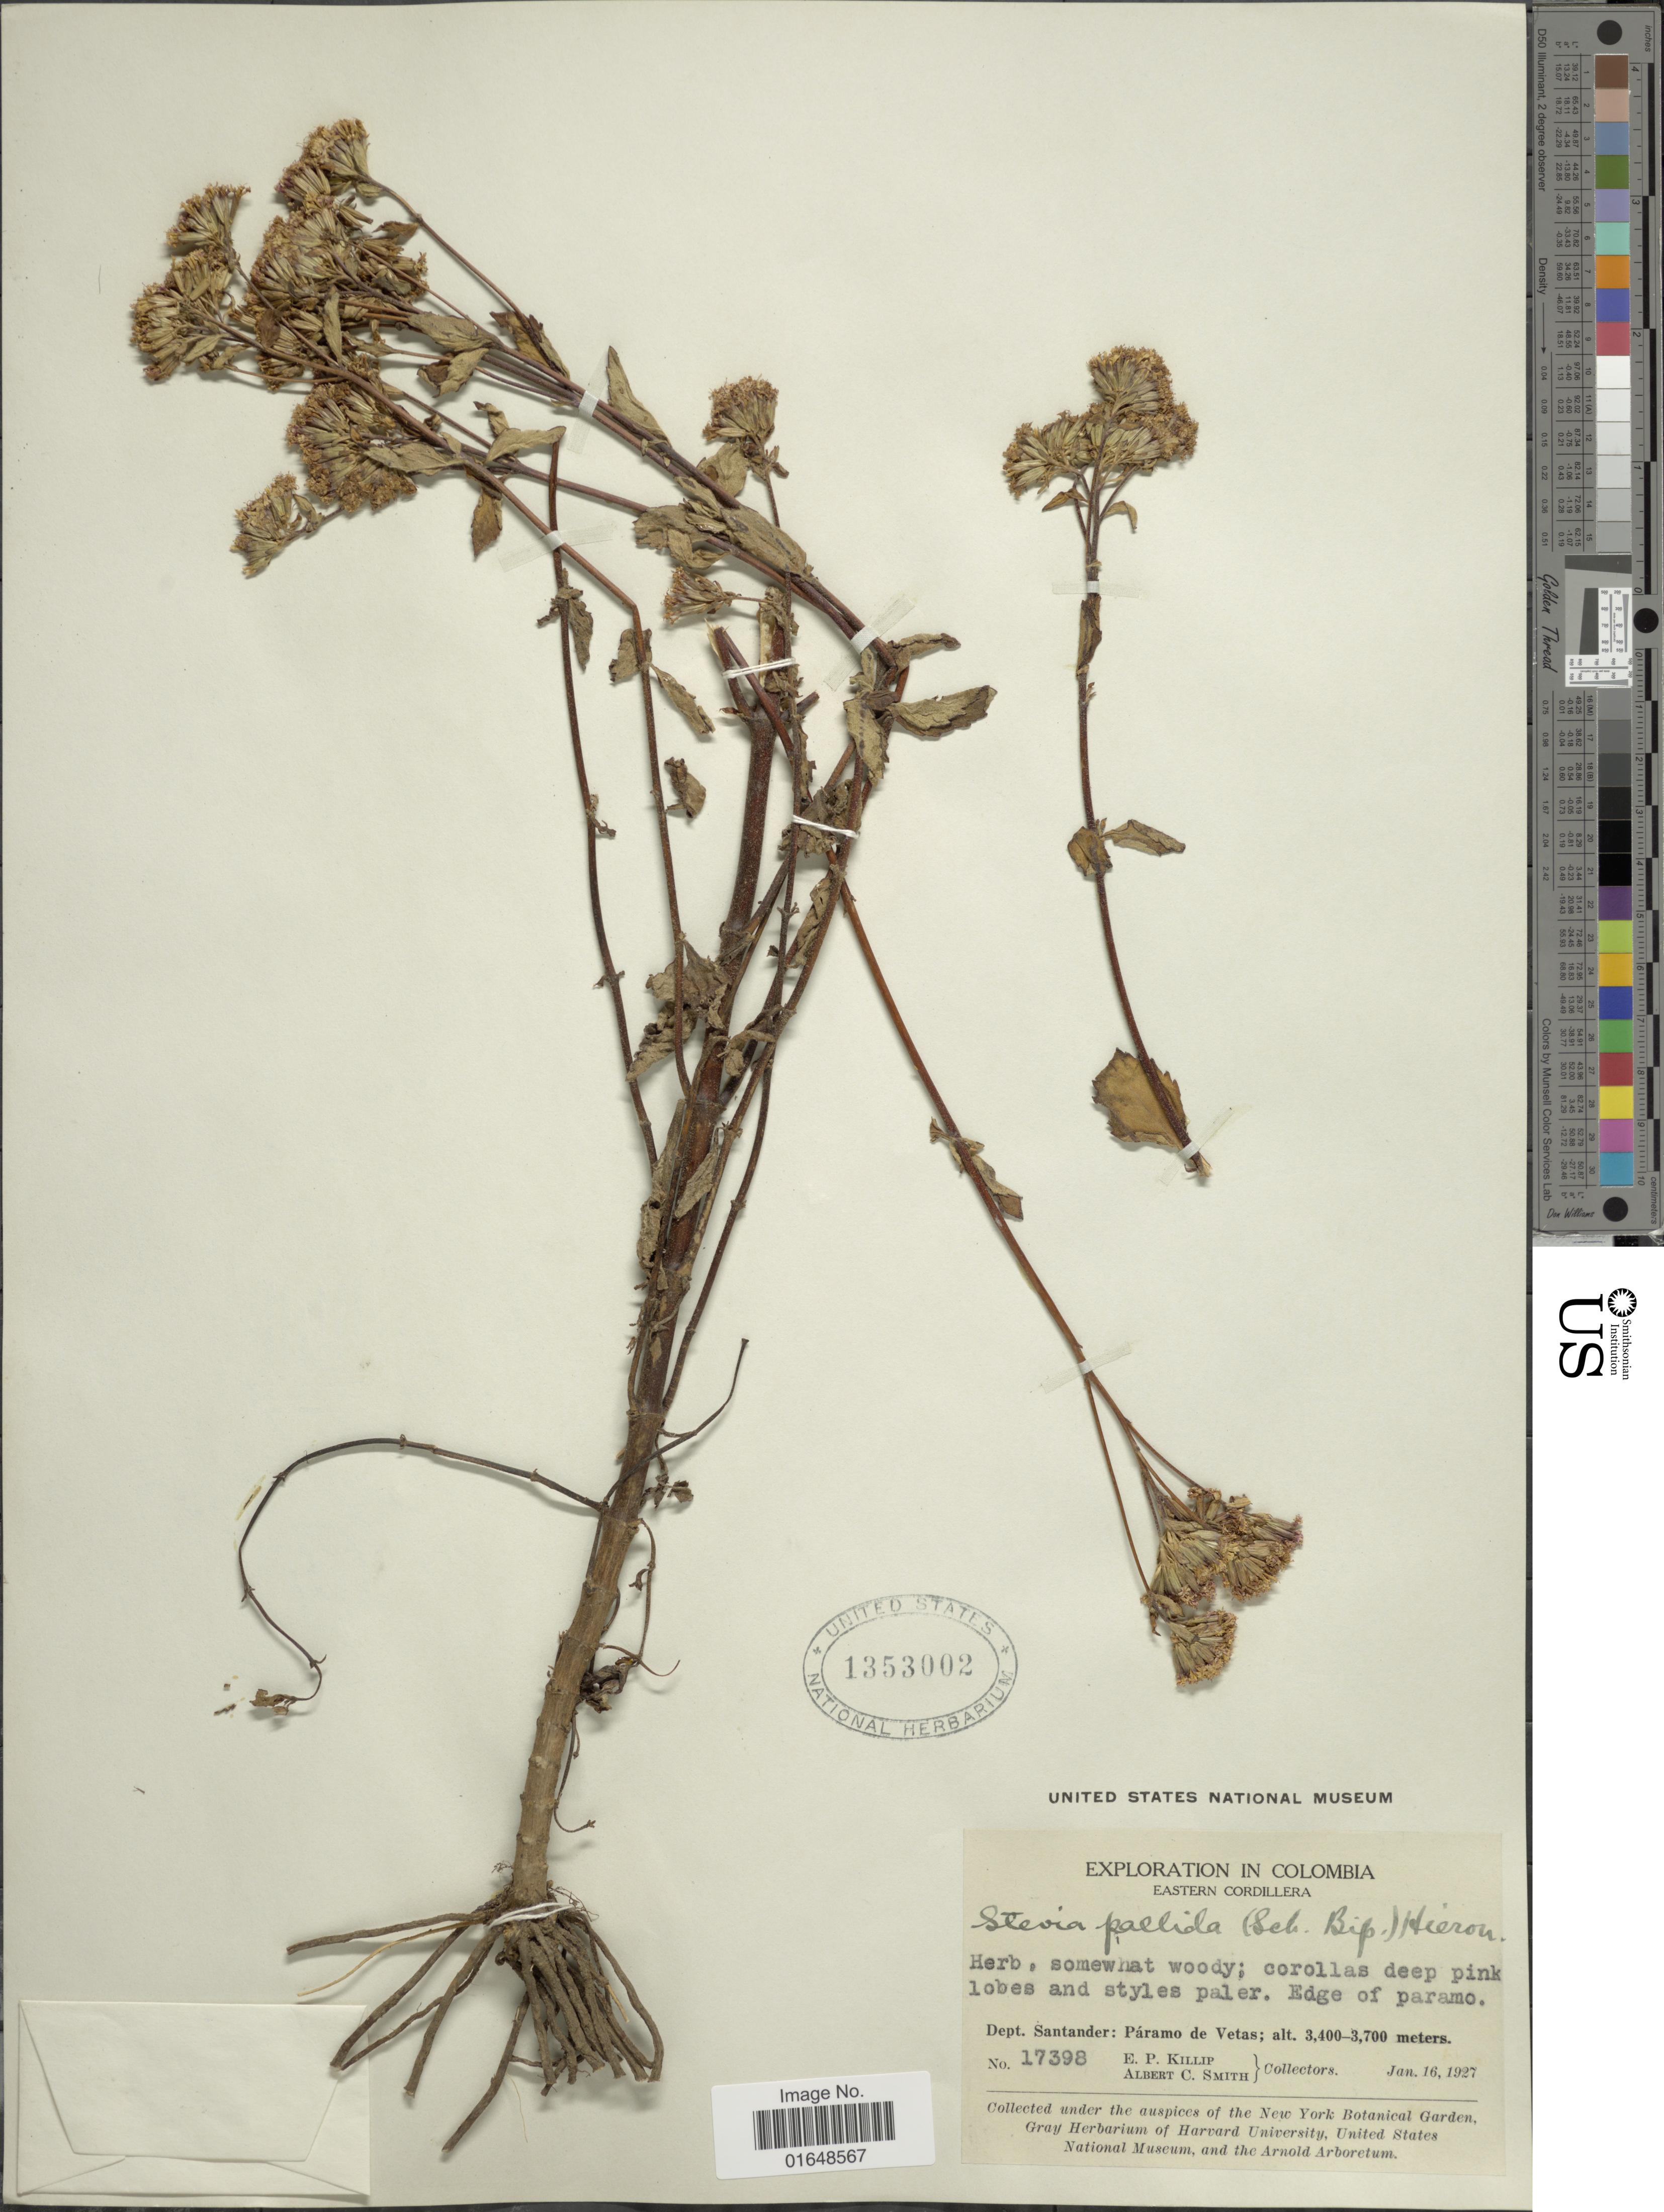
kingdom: Plantae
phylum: Tracheophyta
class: Magnoliopsida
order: Asterales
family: Asteraceae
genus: Stevia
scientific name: Stevia pallida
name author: Mart. in Baker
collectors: E. P. Killip & A. C. Smith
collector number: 17398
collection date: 1927-01-16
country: Colombia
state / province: Santander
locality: Eastern Cordillera. Dept. Santander: Páramo de Vetas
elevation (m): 3400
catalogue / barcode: US 1353002